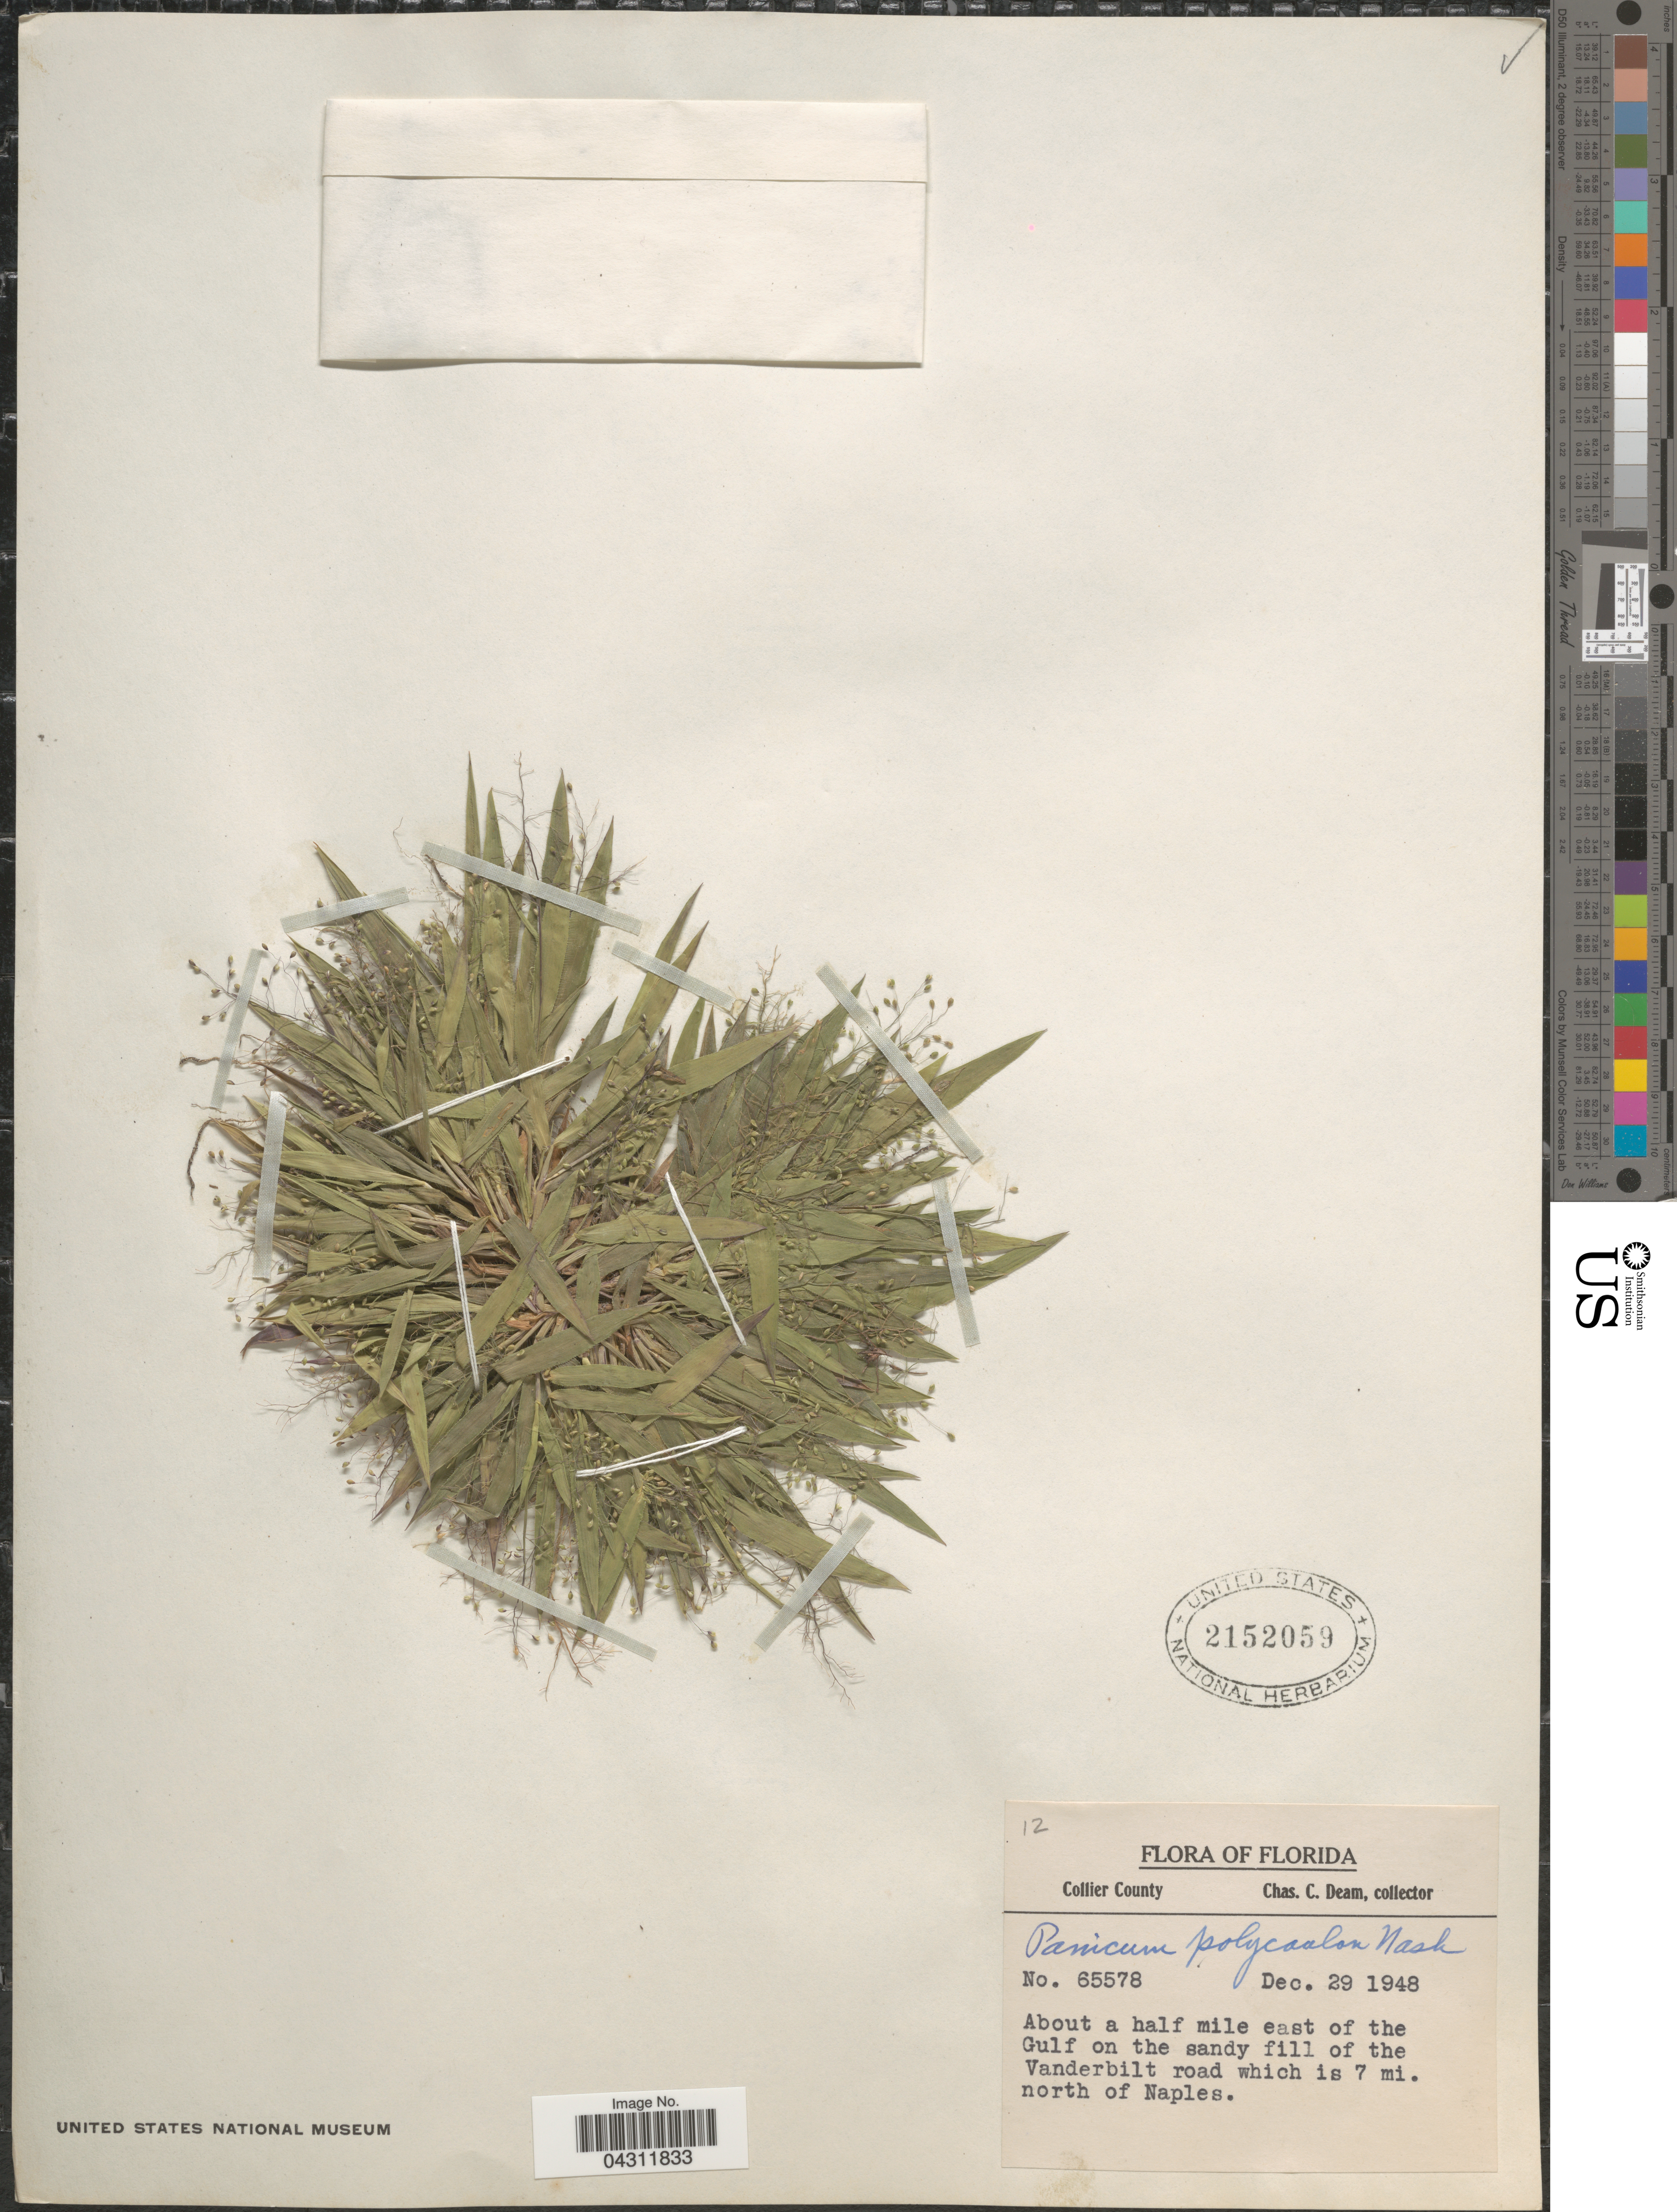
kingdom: Plantae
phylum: Tracheophyta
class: Liliopsida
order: Poales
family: Poaceae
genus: Dichanthelium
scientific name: Dichanthelium strigosum var. glabrescens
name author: (Griseb.) Freckmann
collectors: C. C. Deam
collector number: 65578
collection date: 1948-12-29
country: United States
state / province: Florida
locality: Collier County. About a half mile east of the Gulf on the sandy fill of the Vanderbilt road which is 7 mi. north of Naples.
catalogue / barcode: US 2152059